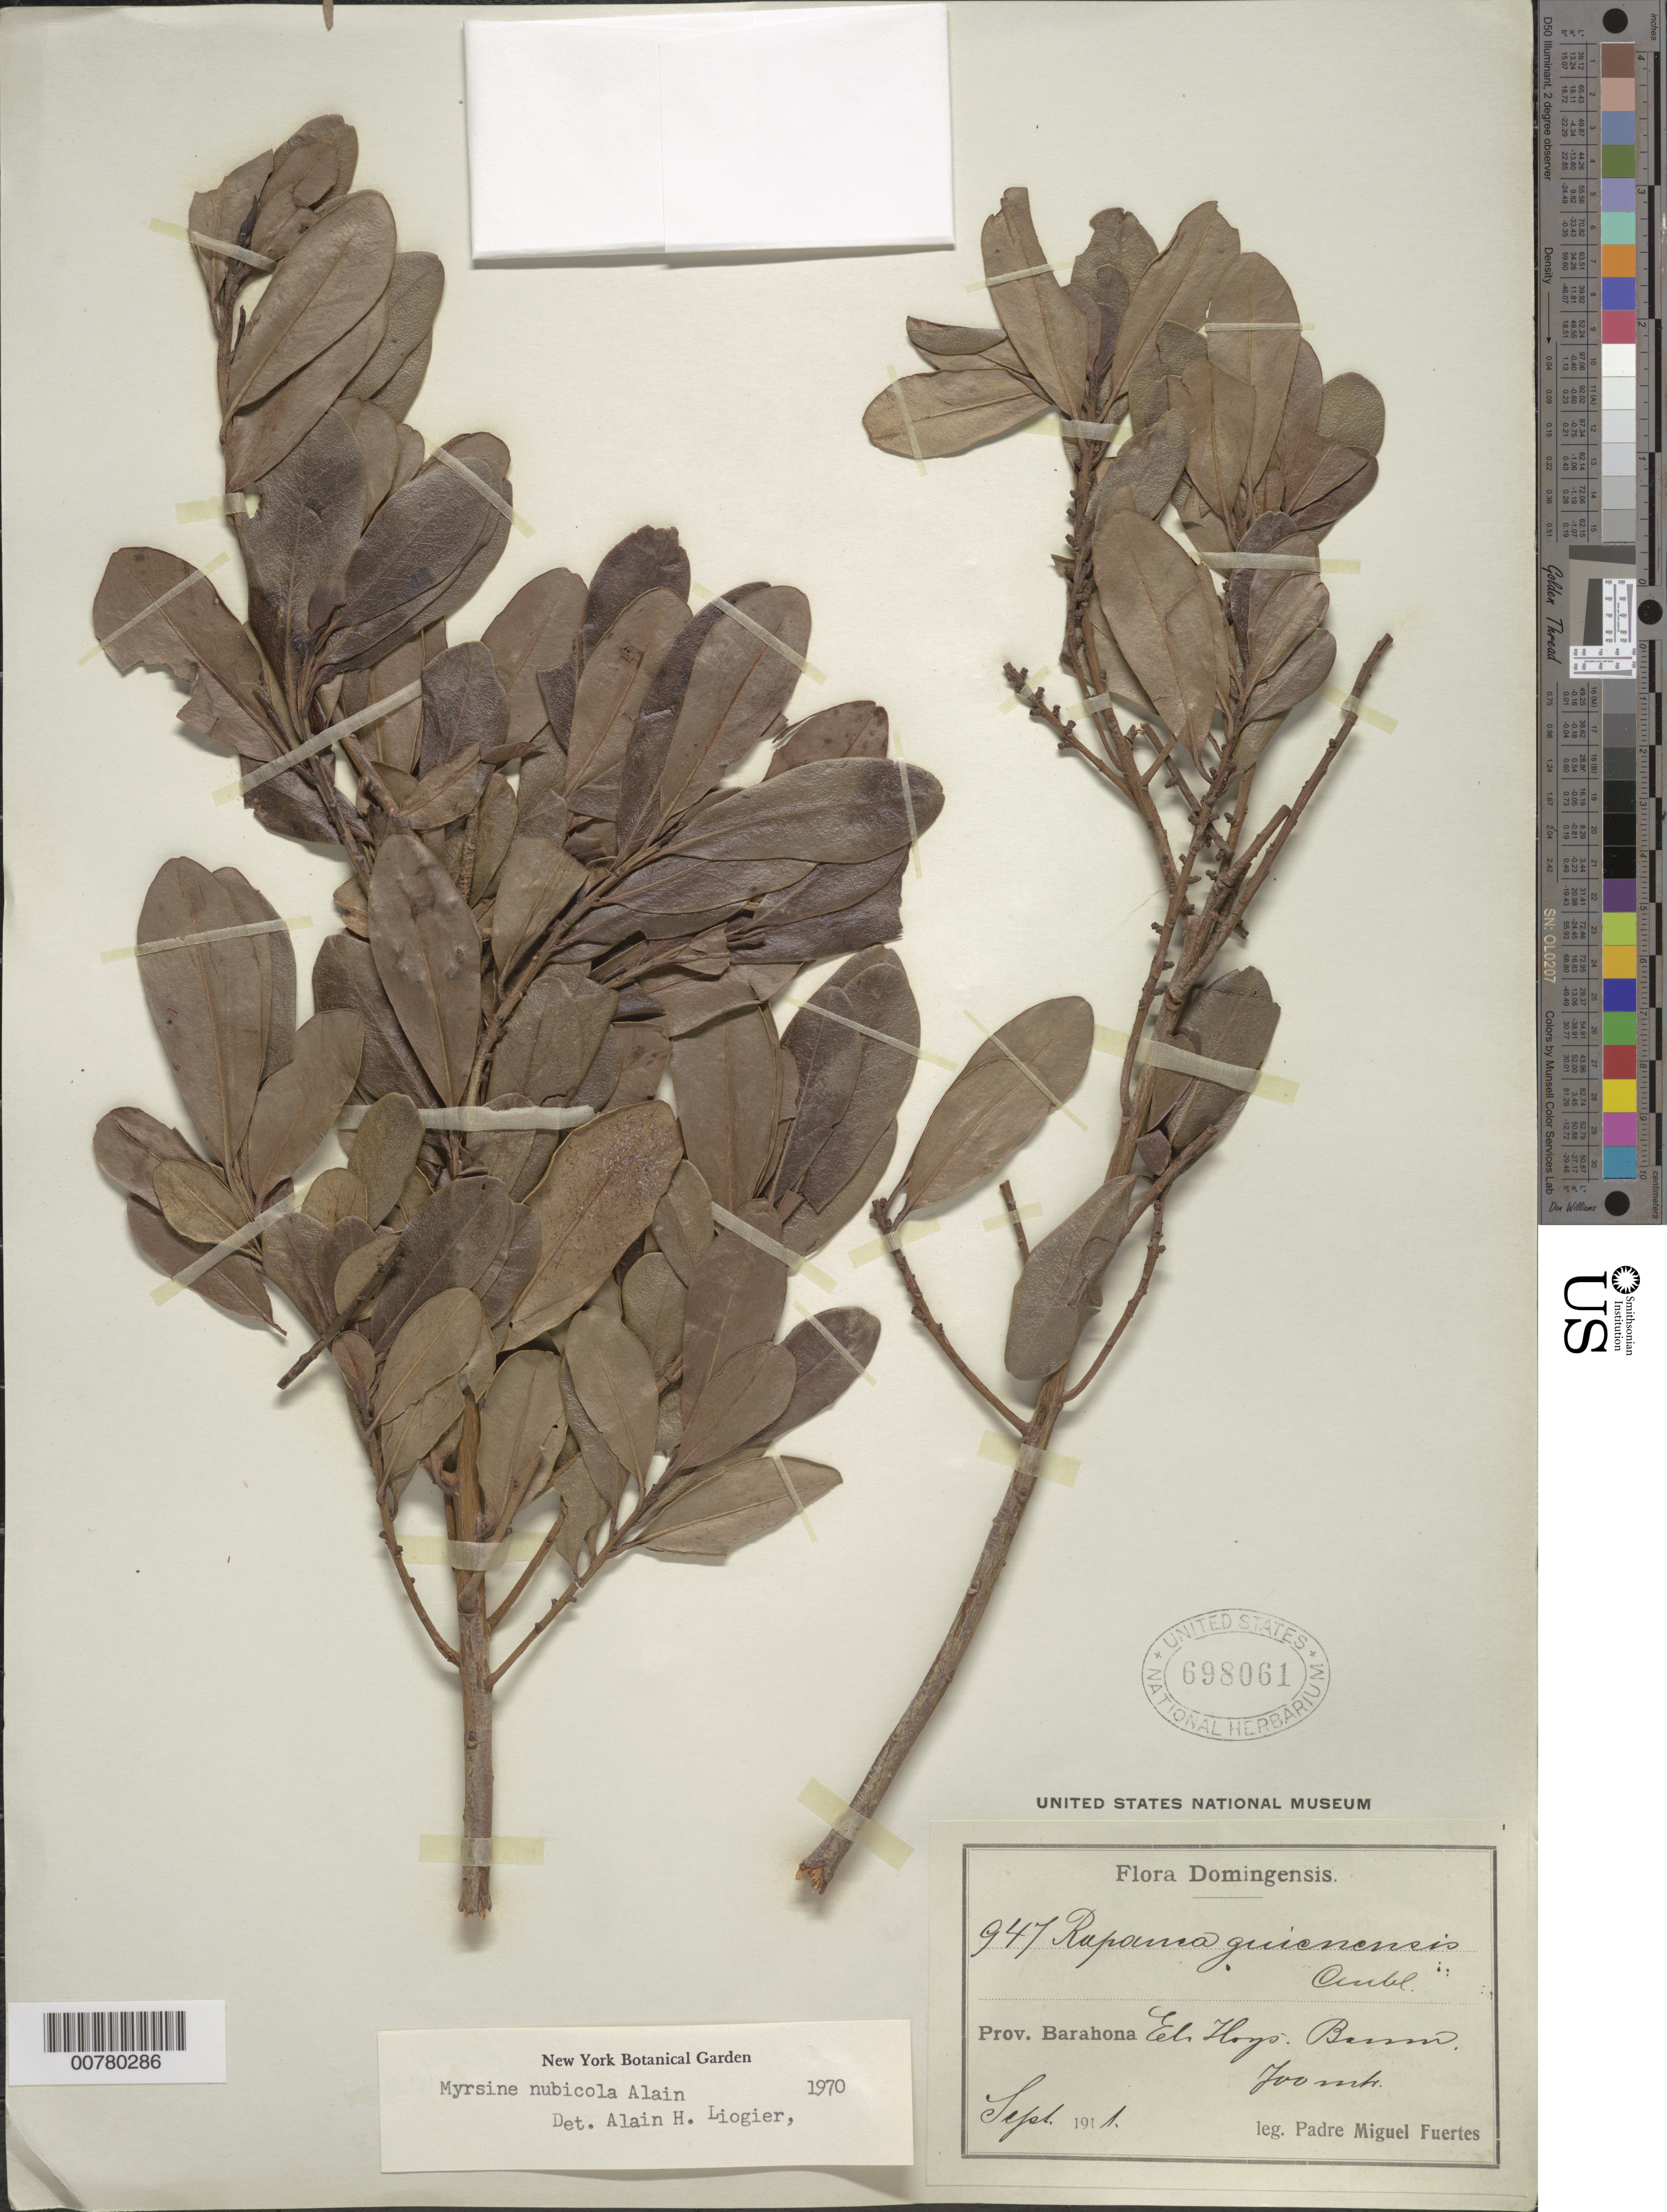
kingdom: Plantae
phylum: Tracheophyta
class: Magnoliopsida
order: Ericales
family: Primulaceae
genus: Myrsine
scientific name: Myrsine nubicola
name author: Alain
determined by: Liogier, Alain H.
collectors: M. D. Fuertes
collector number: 947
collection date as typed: Sep 1911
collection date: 1911-09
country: Dominican Republic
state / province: Barahona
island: Hispaniola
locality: El Hoyo.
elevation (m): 700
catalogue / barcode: US 698061